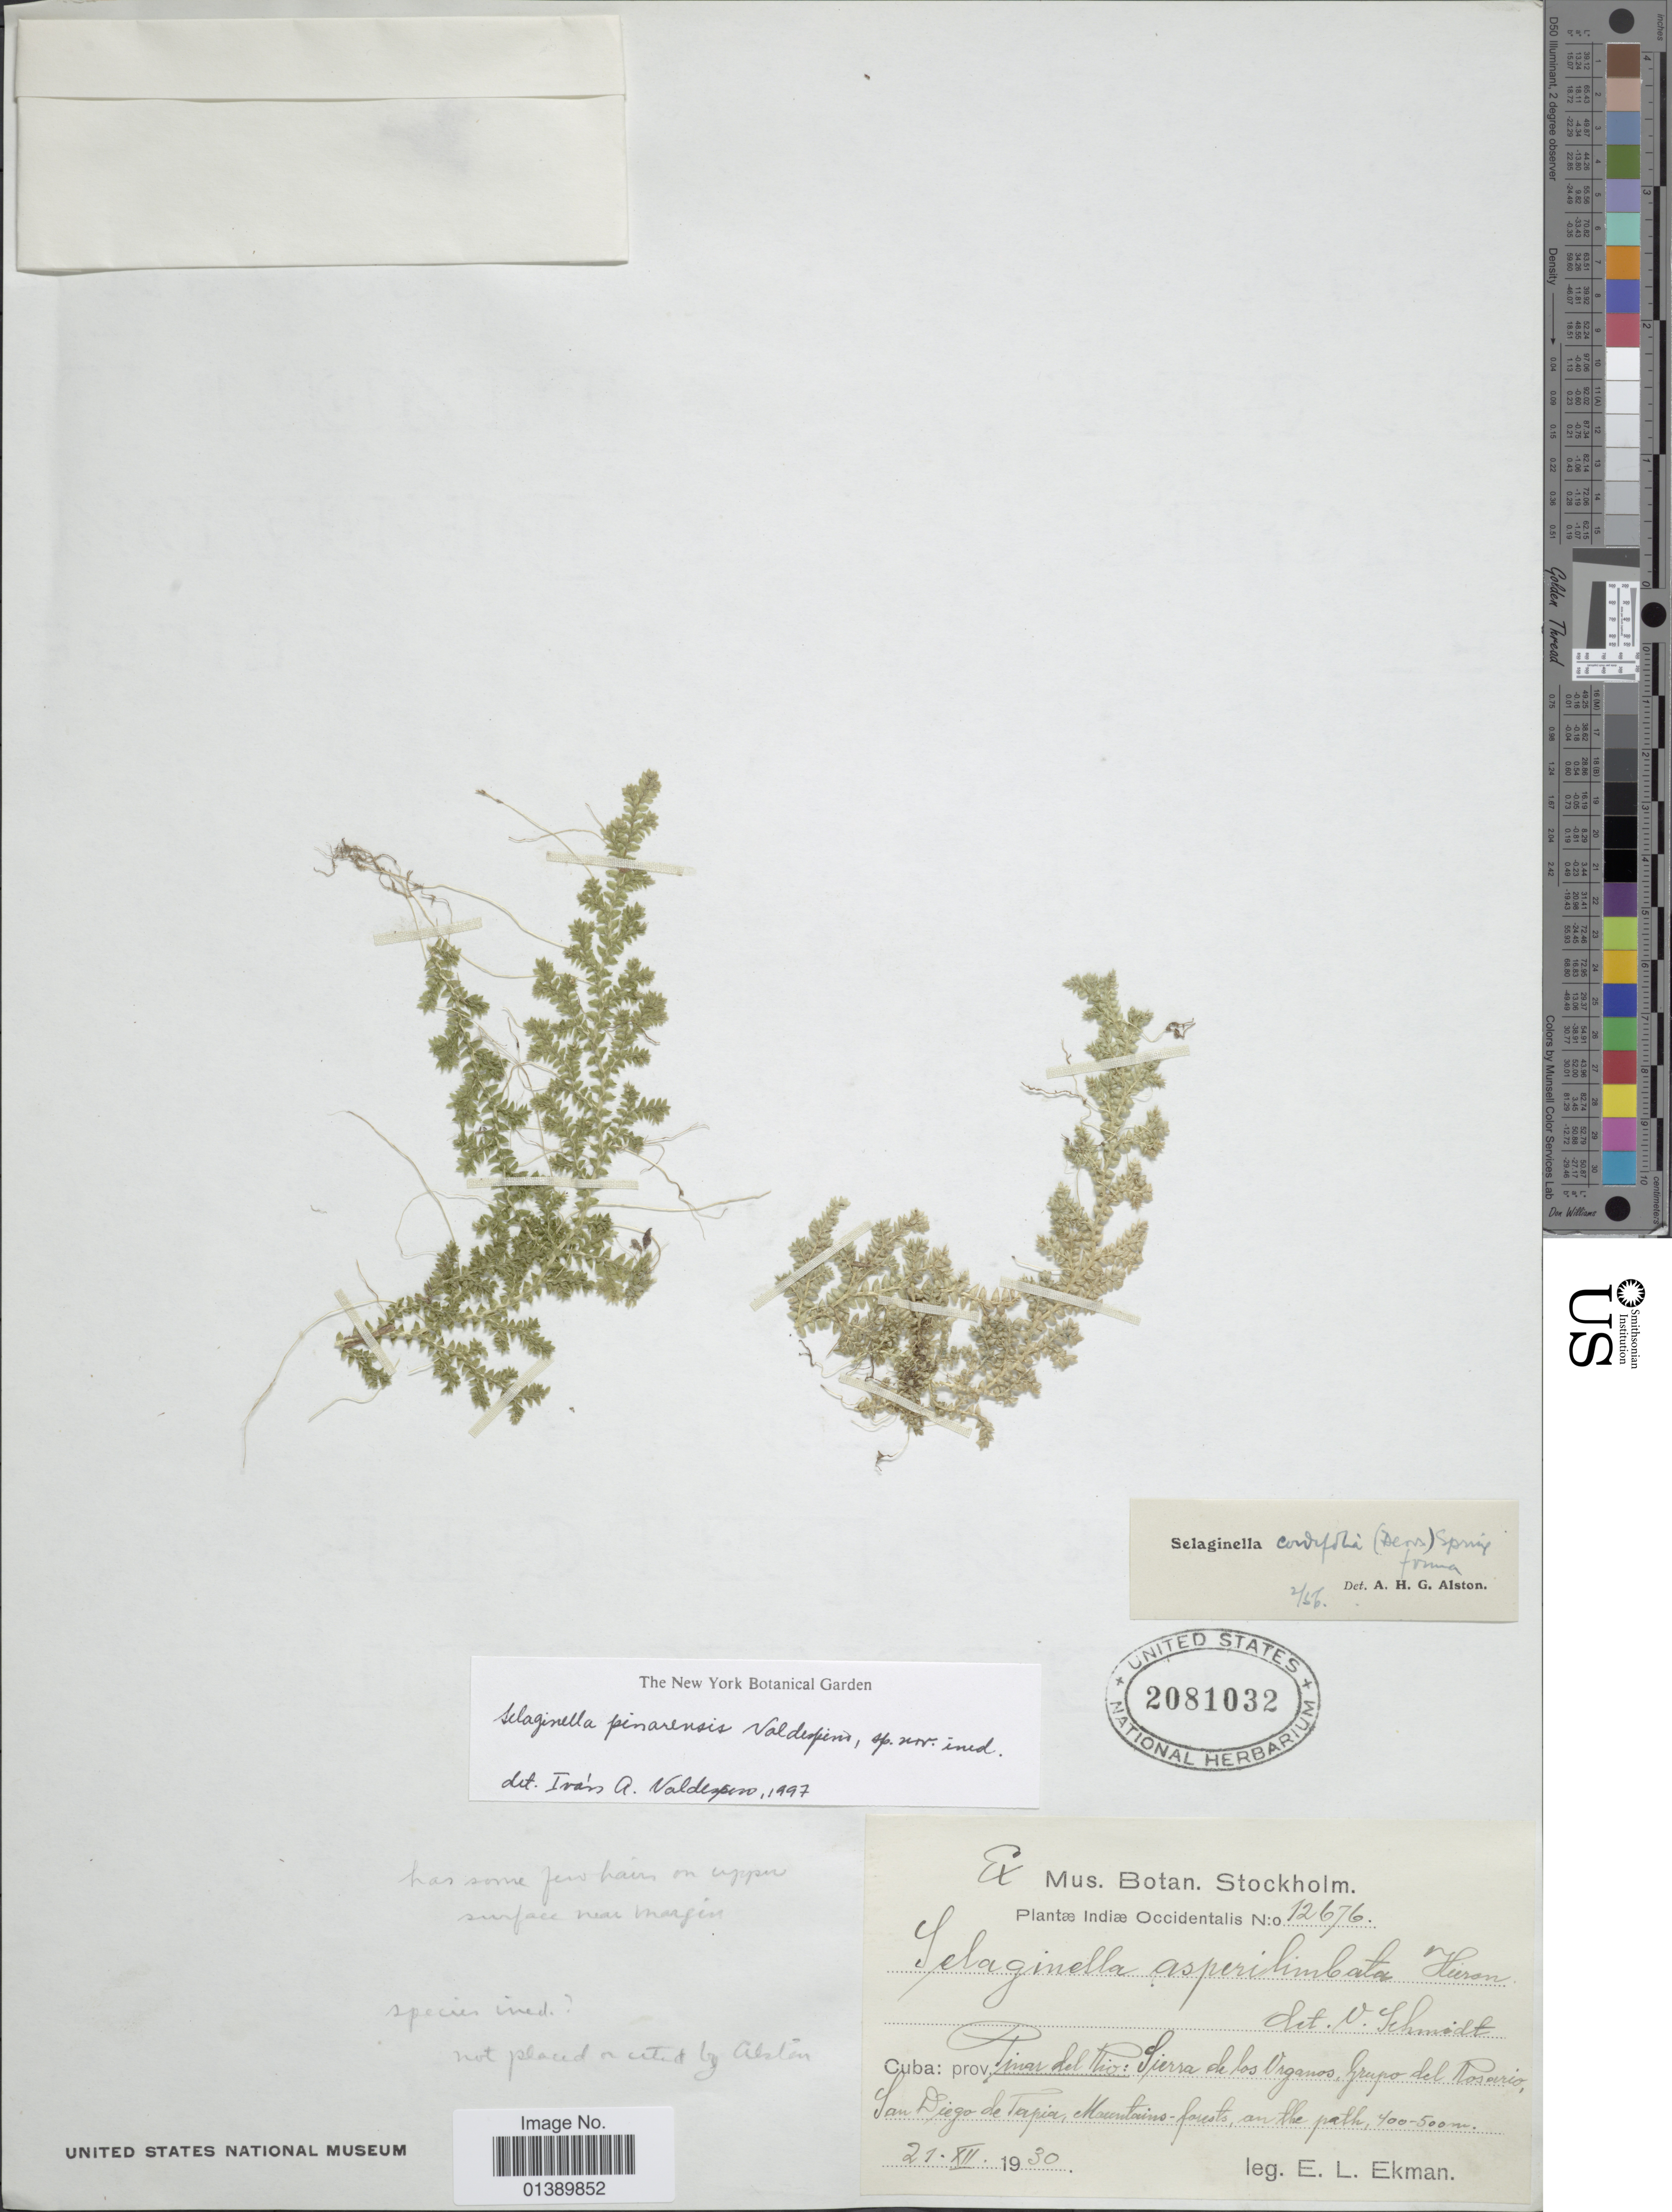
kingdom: Plantae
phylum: Tracheophyta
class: Lycopodiopsida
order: Selaginellales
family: Selaginellaceae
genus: Selaginella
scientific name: Selaginella pinarensis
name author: Valdespino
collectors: E. L. Ekman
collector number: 12676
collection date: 1930-12-21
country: Cuba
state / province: Pinar del Río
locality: Sierra de los Organo, Grupo del Rosario San Diego de Tapia, Mountains-forest, on the path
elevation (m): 400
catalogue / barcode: US 2081032